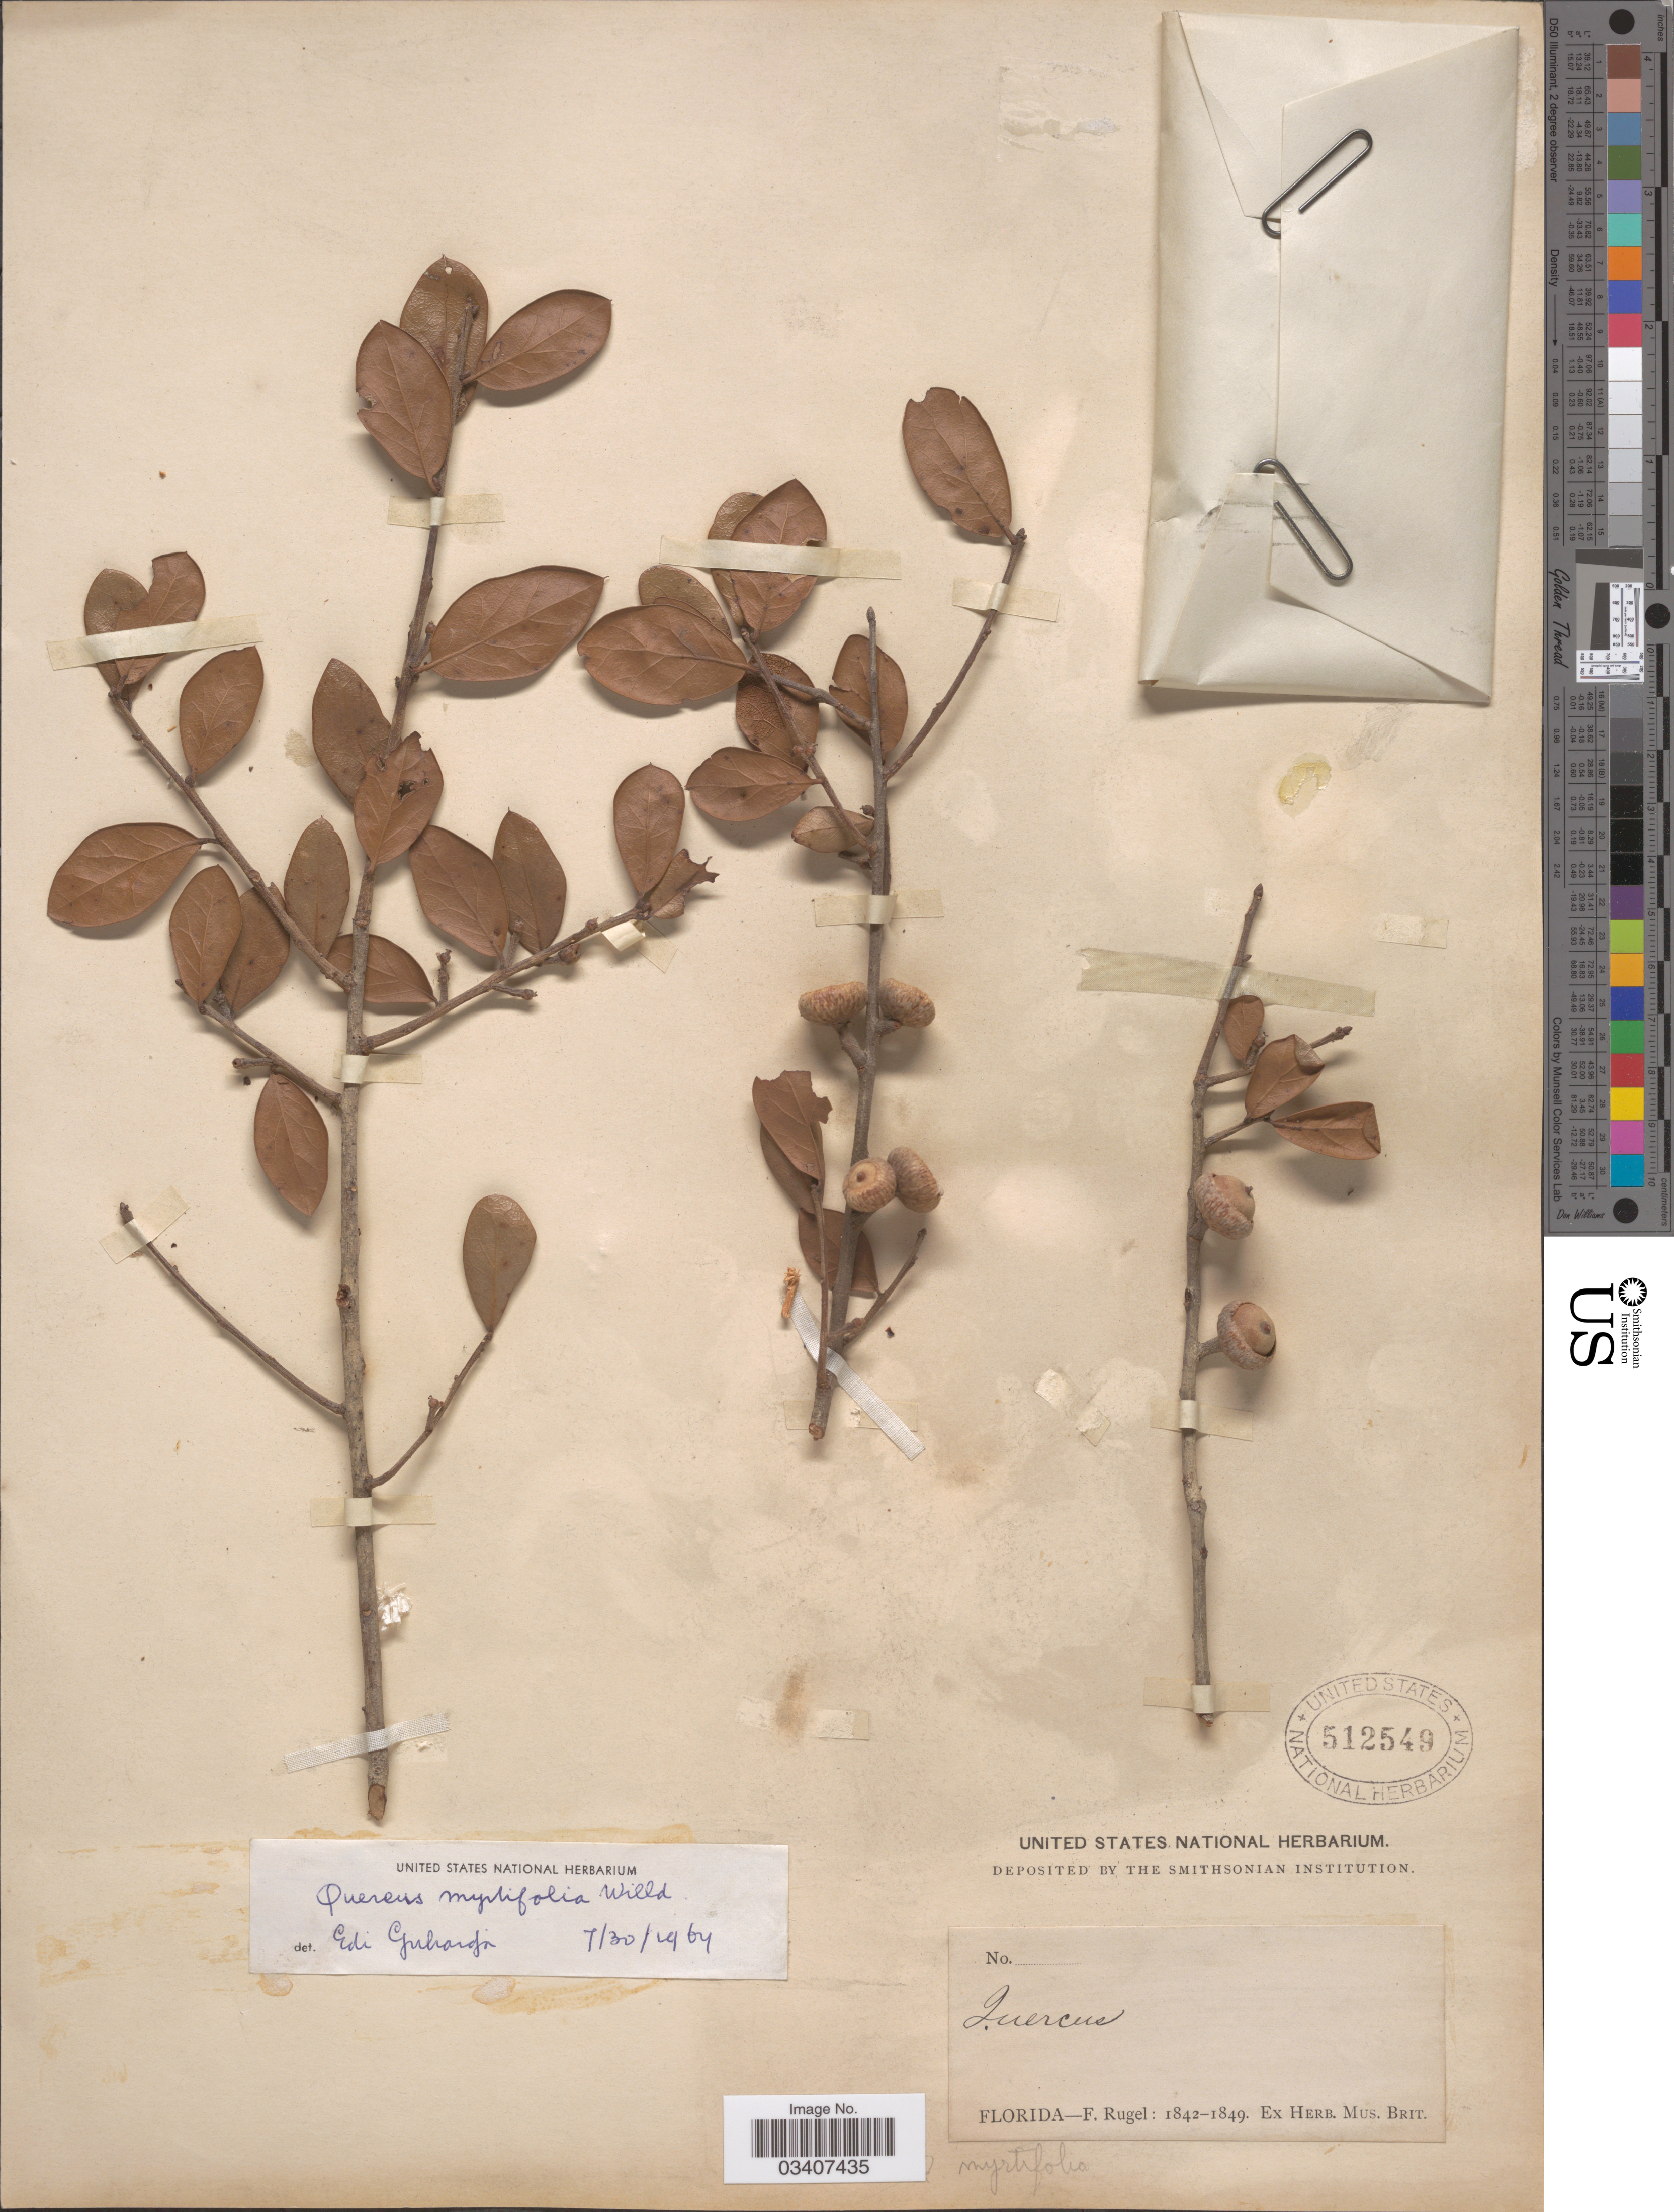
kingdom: Plantae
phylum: Tracheophyta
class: Magnoliopsida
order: Fagales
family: Fagaceae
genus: Quercus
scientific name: Quercus myrtifolia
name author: Willd.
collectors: F. Rugel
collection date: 1842/1849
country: United States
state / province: Florida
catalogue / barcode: US 512549